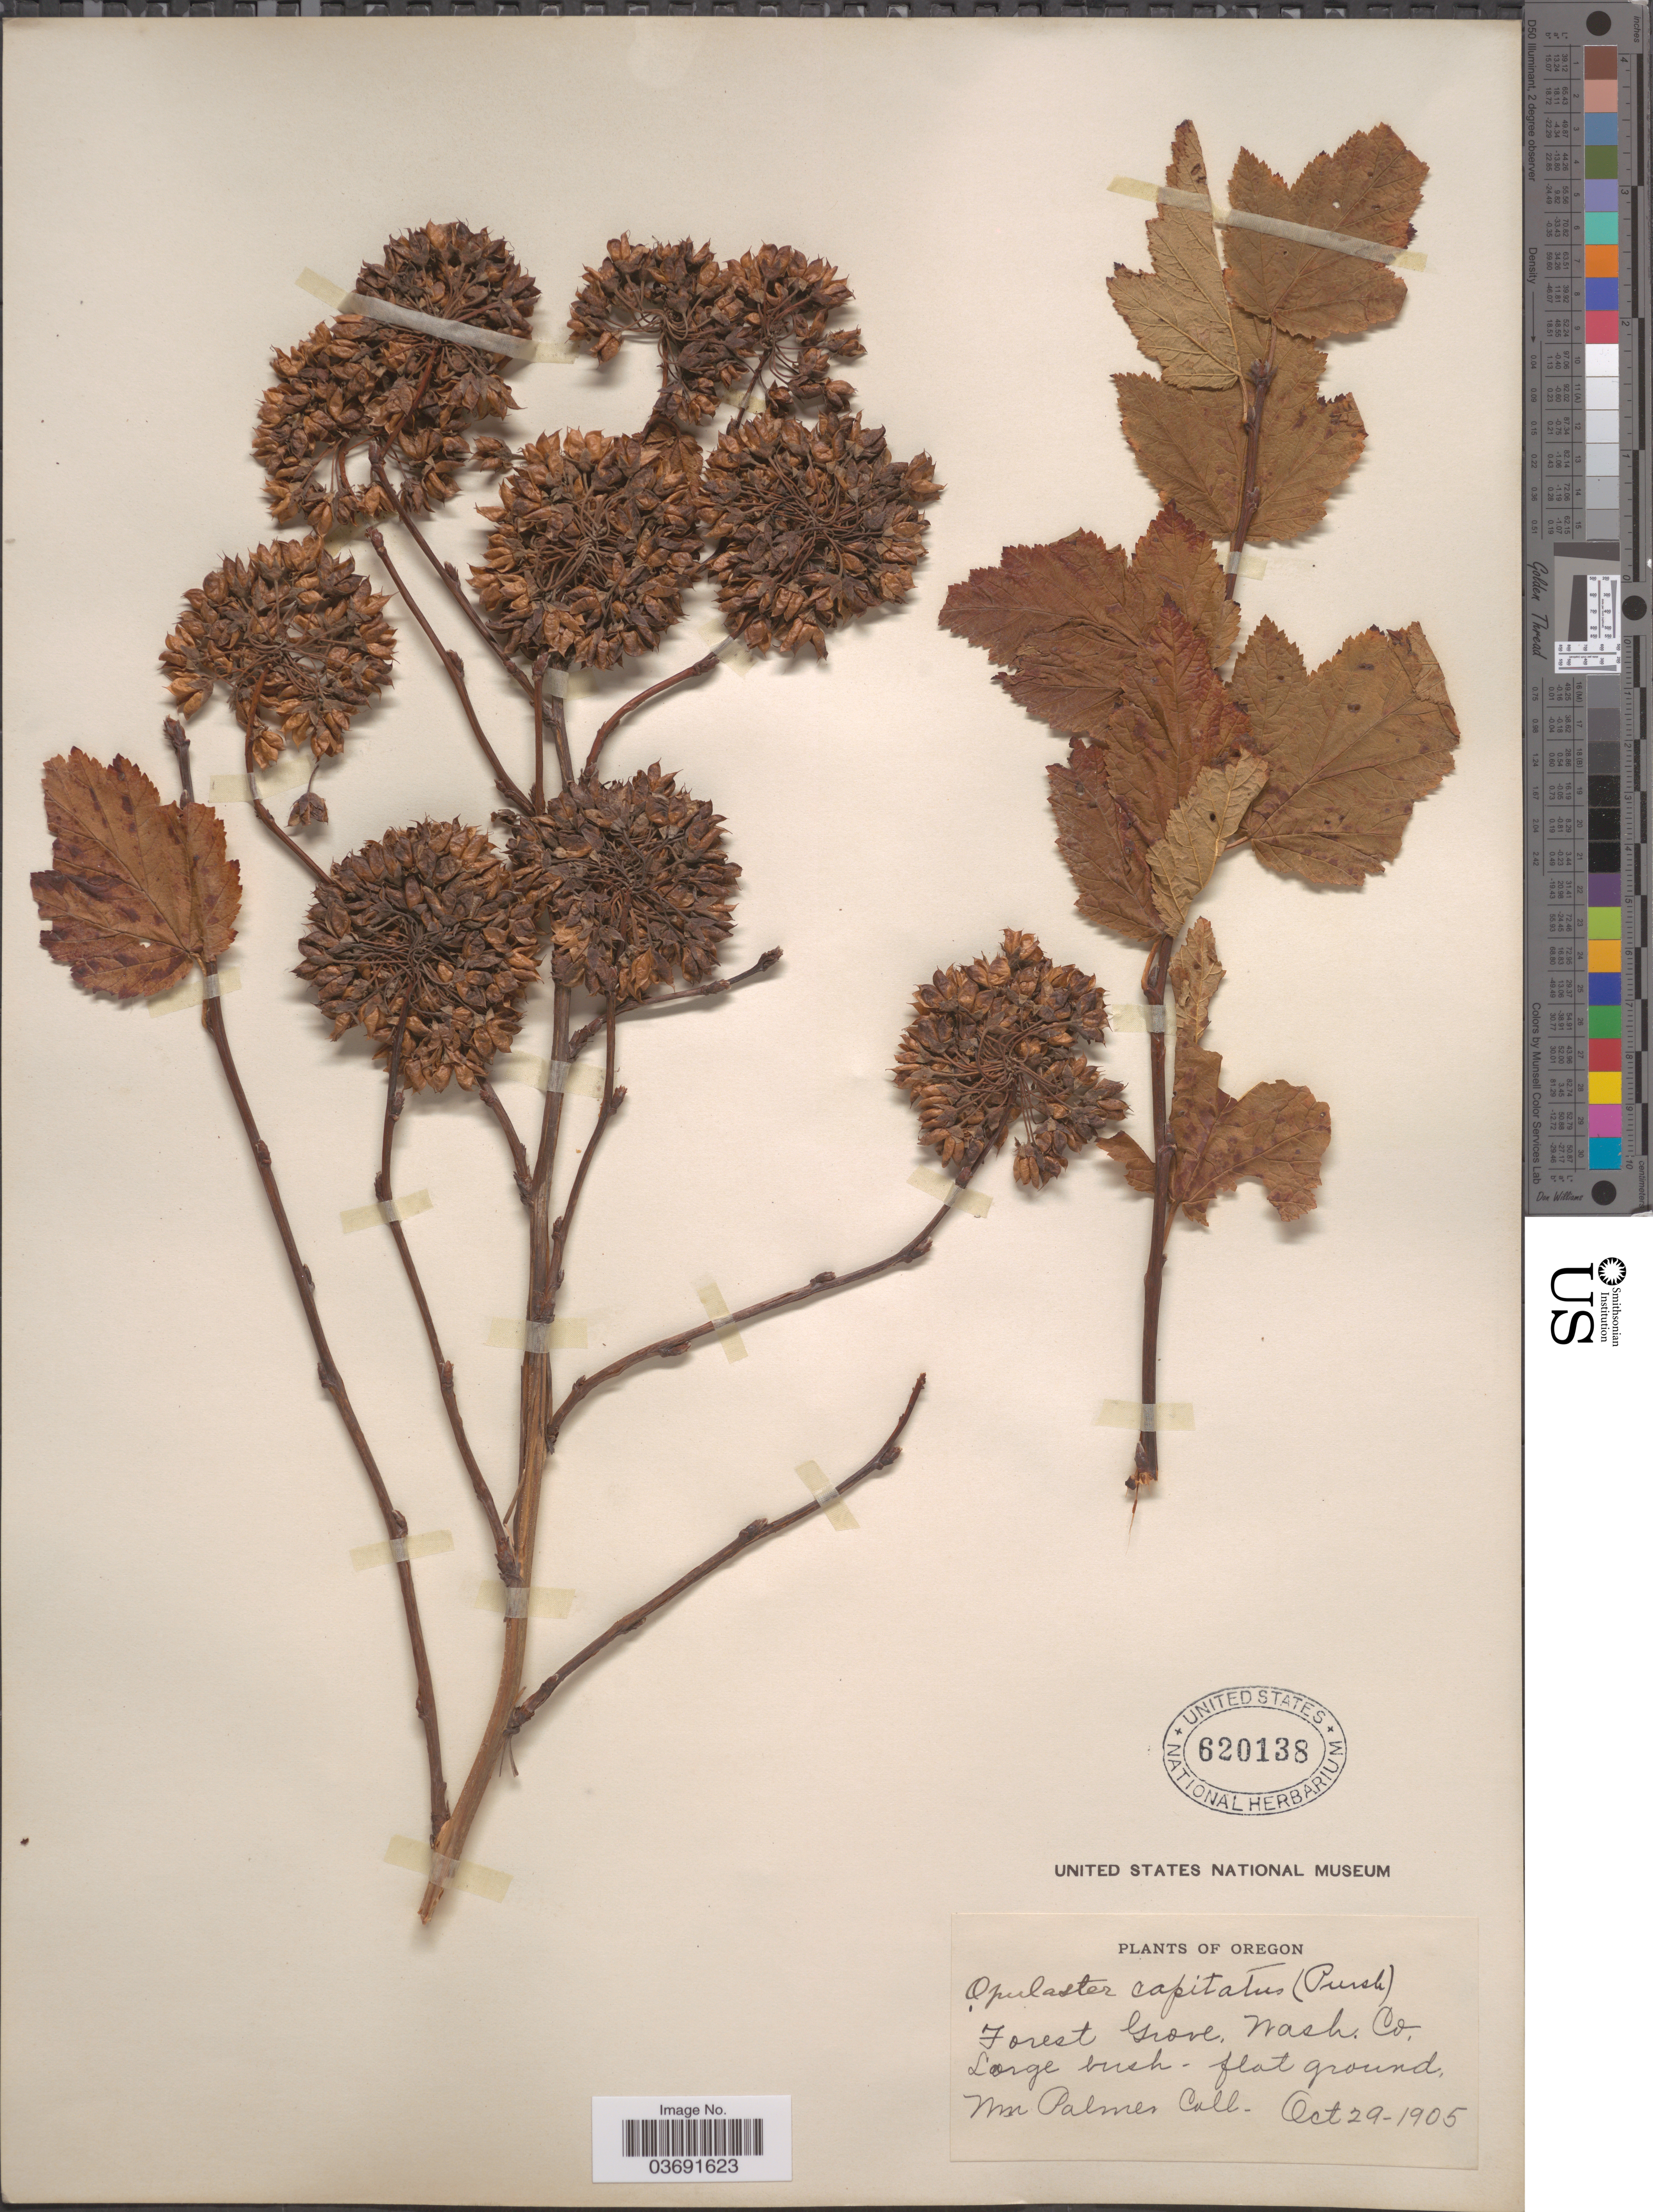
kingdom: Plantae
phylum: Tracheophyta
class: Magnoliopsida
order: Rosales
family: Rosaceae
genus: Physocarpus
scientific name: Physocarpus capitatus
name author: (Pursh) Kuntze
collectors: W. Palmer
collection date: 1905-10-29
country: United States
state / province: Oregon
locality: Forest Grove, Wash Co.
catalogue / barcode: US 620138